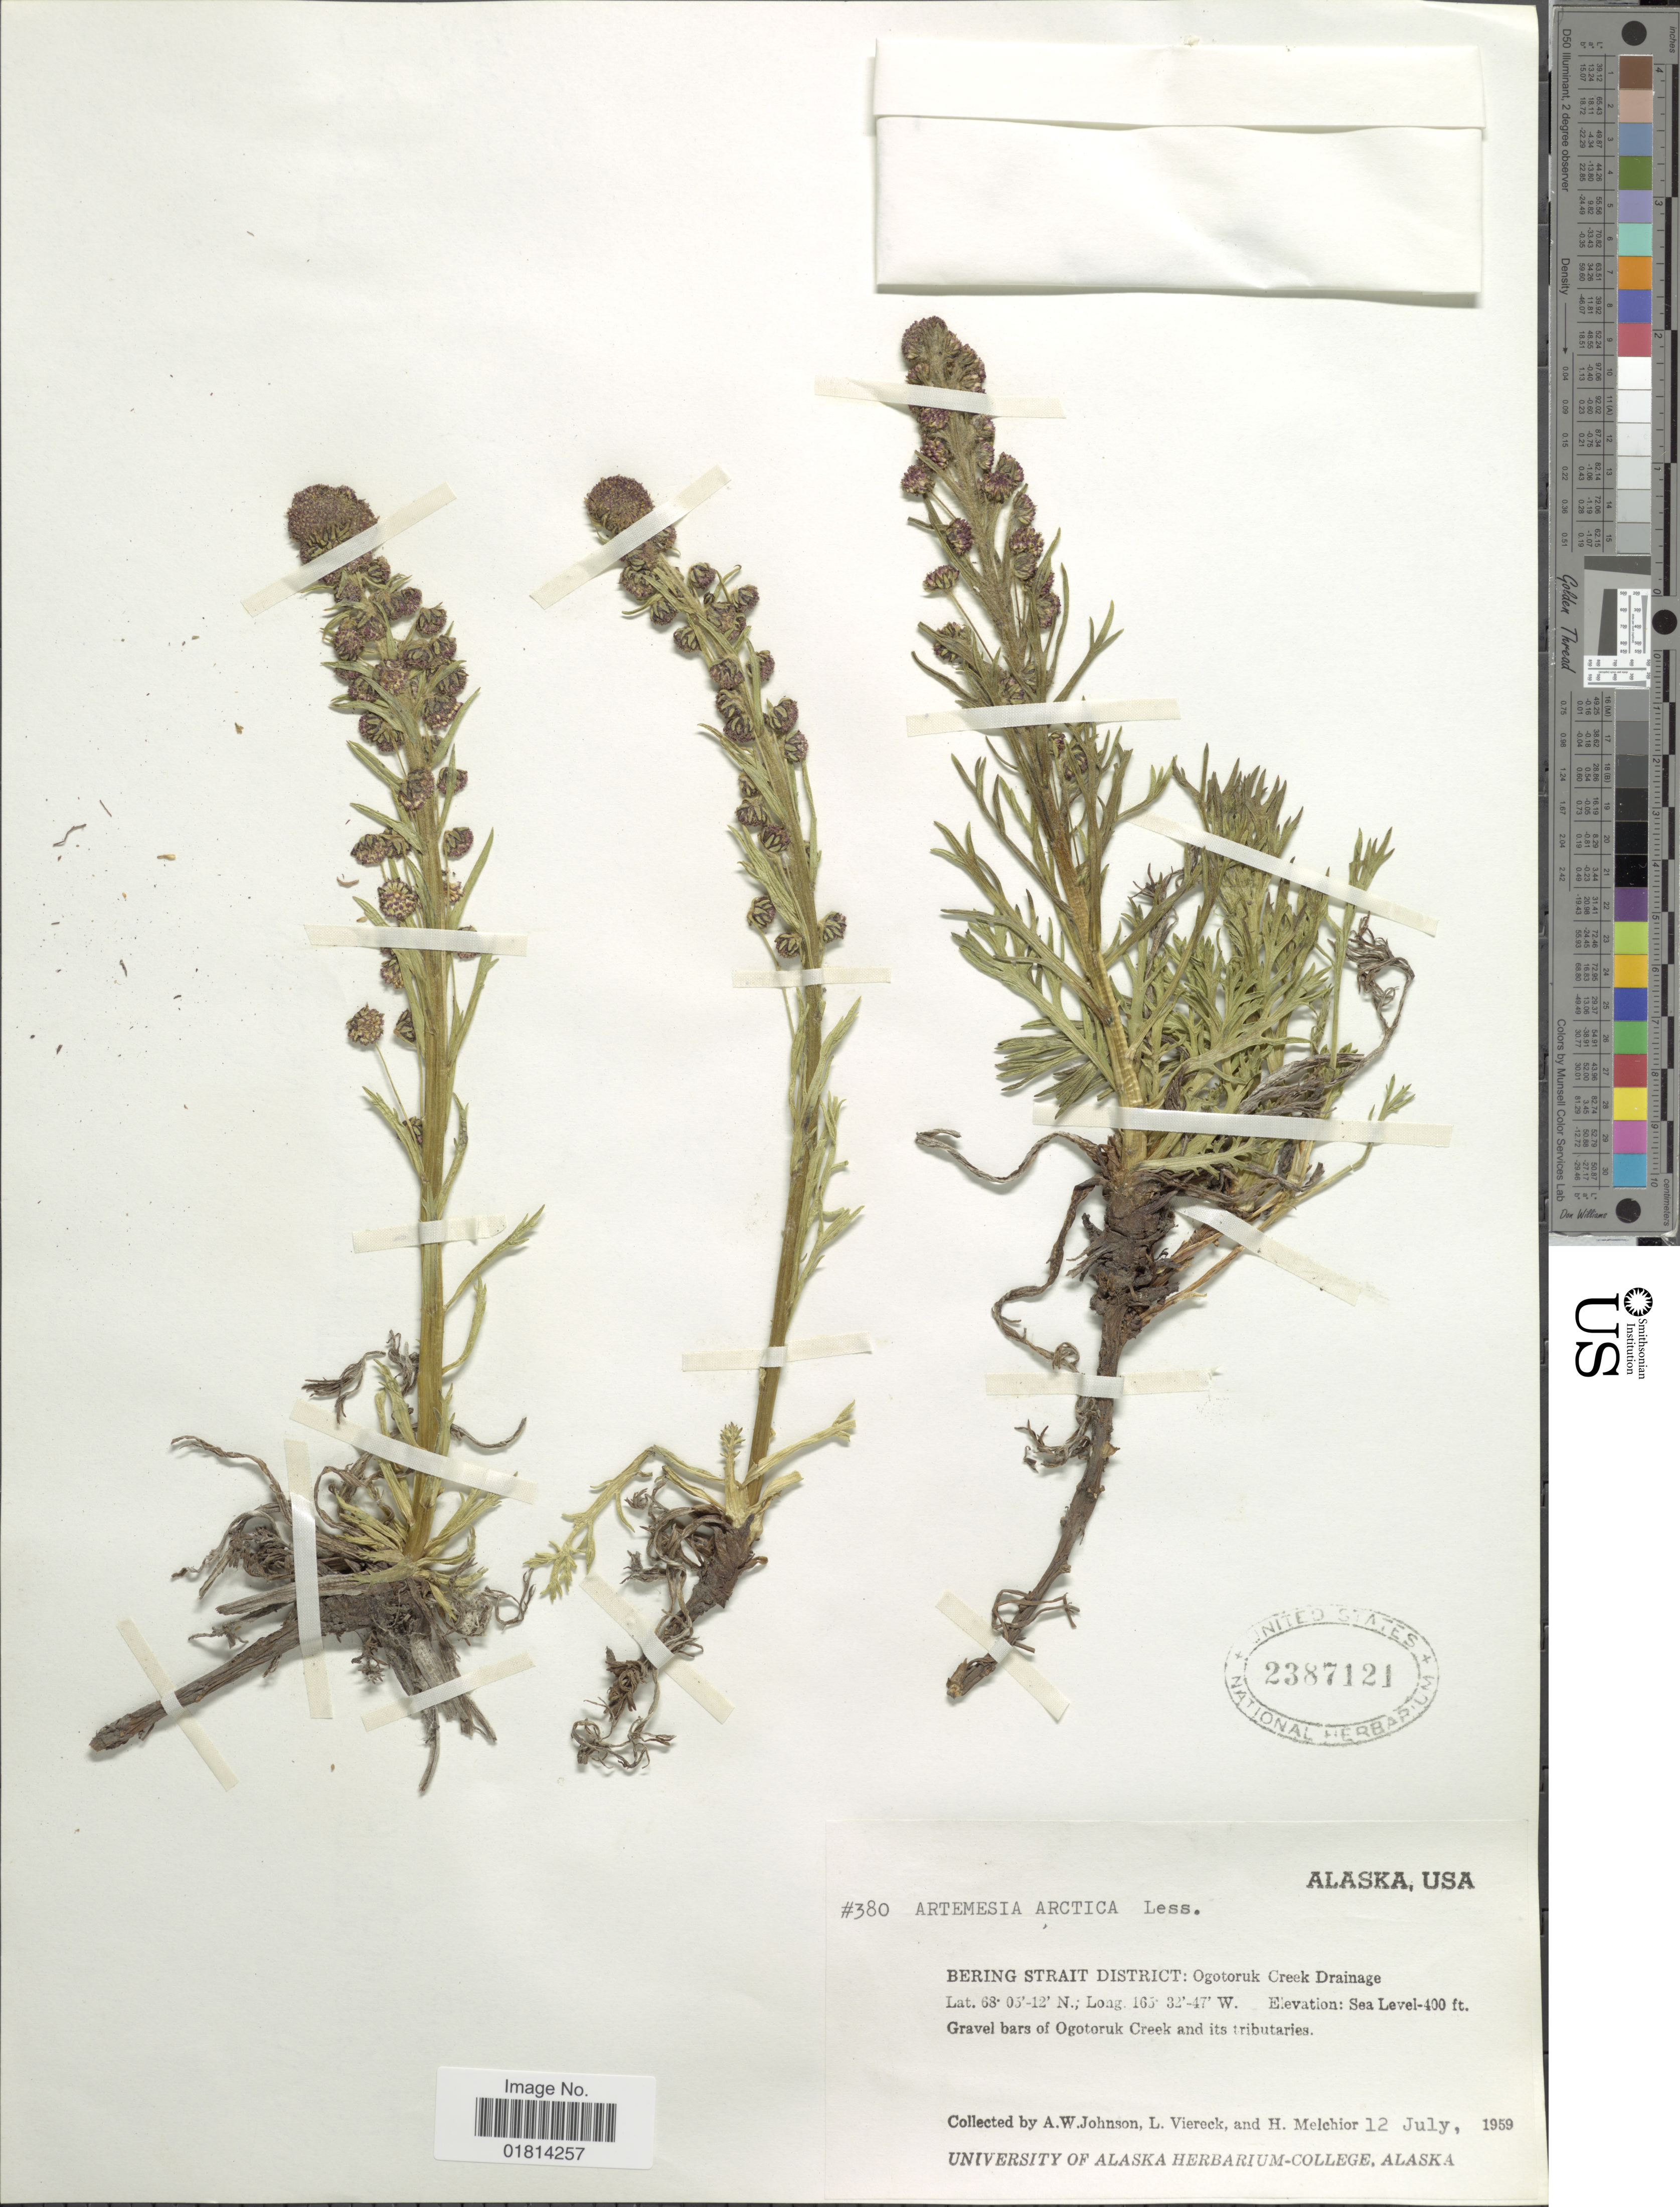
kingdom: Plantae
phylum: Tracheophyta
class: Magnoliopsida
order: Asterales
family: Asteraceae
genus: Artemisia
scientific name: Artemisia arctica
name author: Less.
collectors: A. W. Johnson, L. Viereck & H. Melchior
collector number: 380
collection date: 1959-07-12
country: United States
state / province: Alaska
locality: Bering Strait District: Ogototuk Creek Drainage. Gravel bars of Ogotoruk Creek and its tributaries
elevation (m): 122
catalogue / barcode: US 2387121